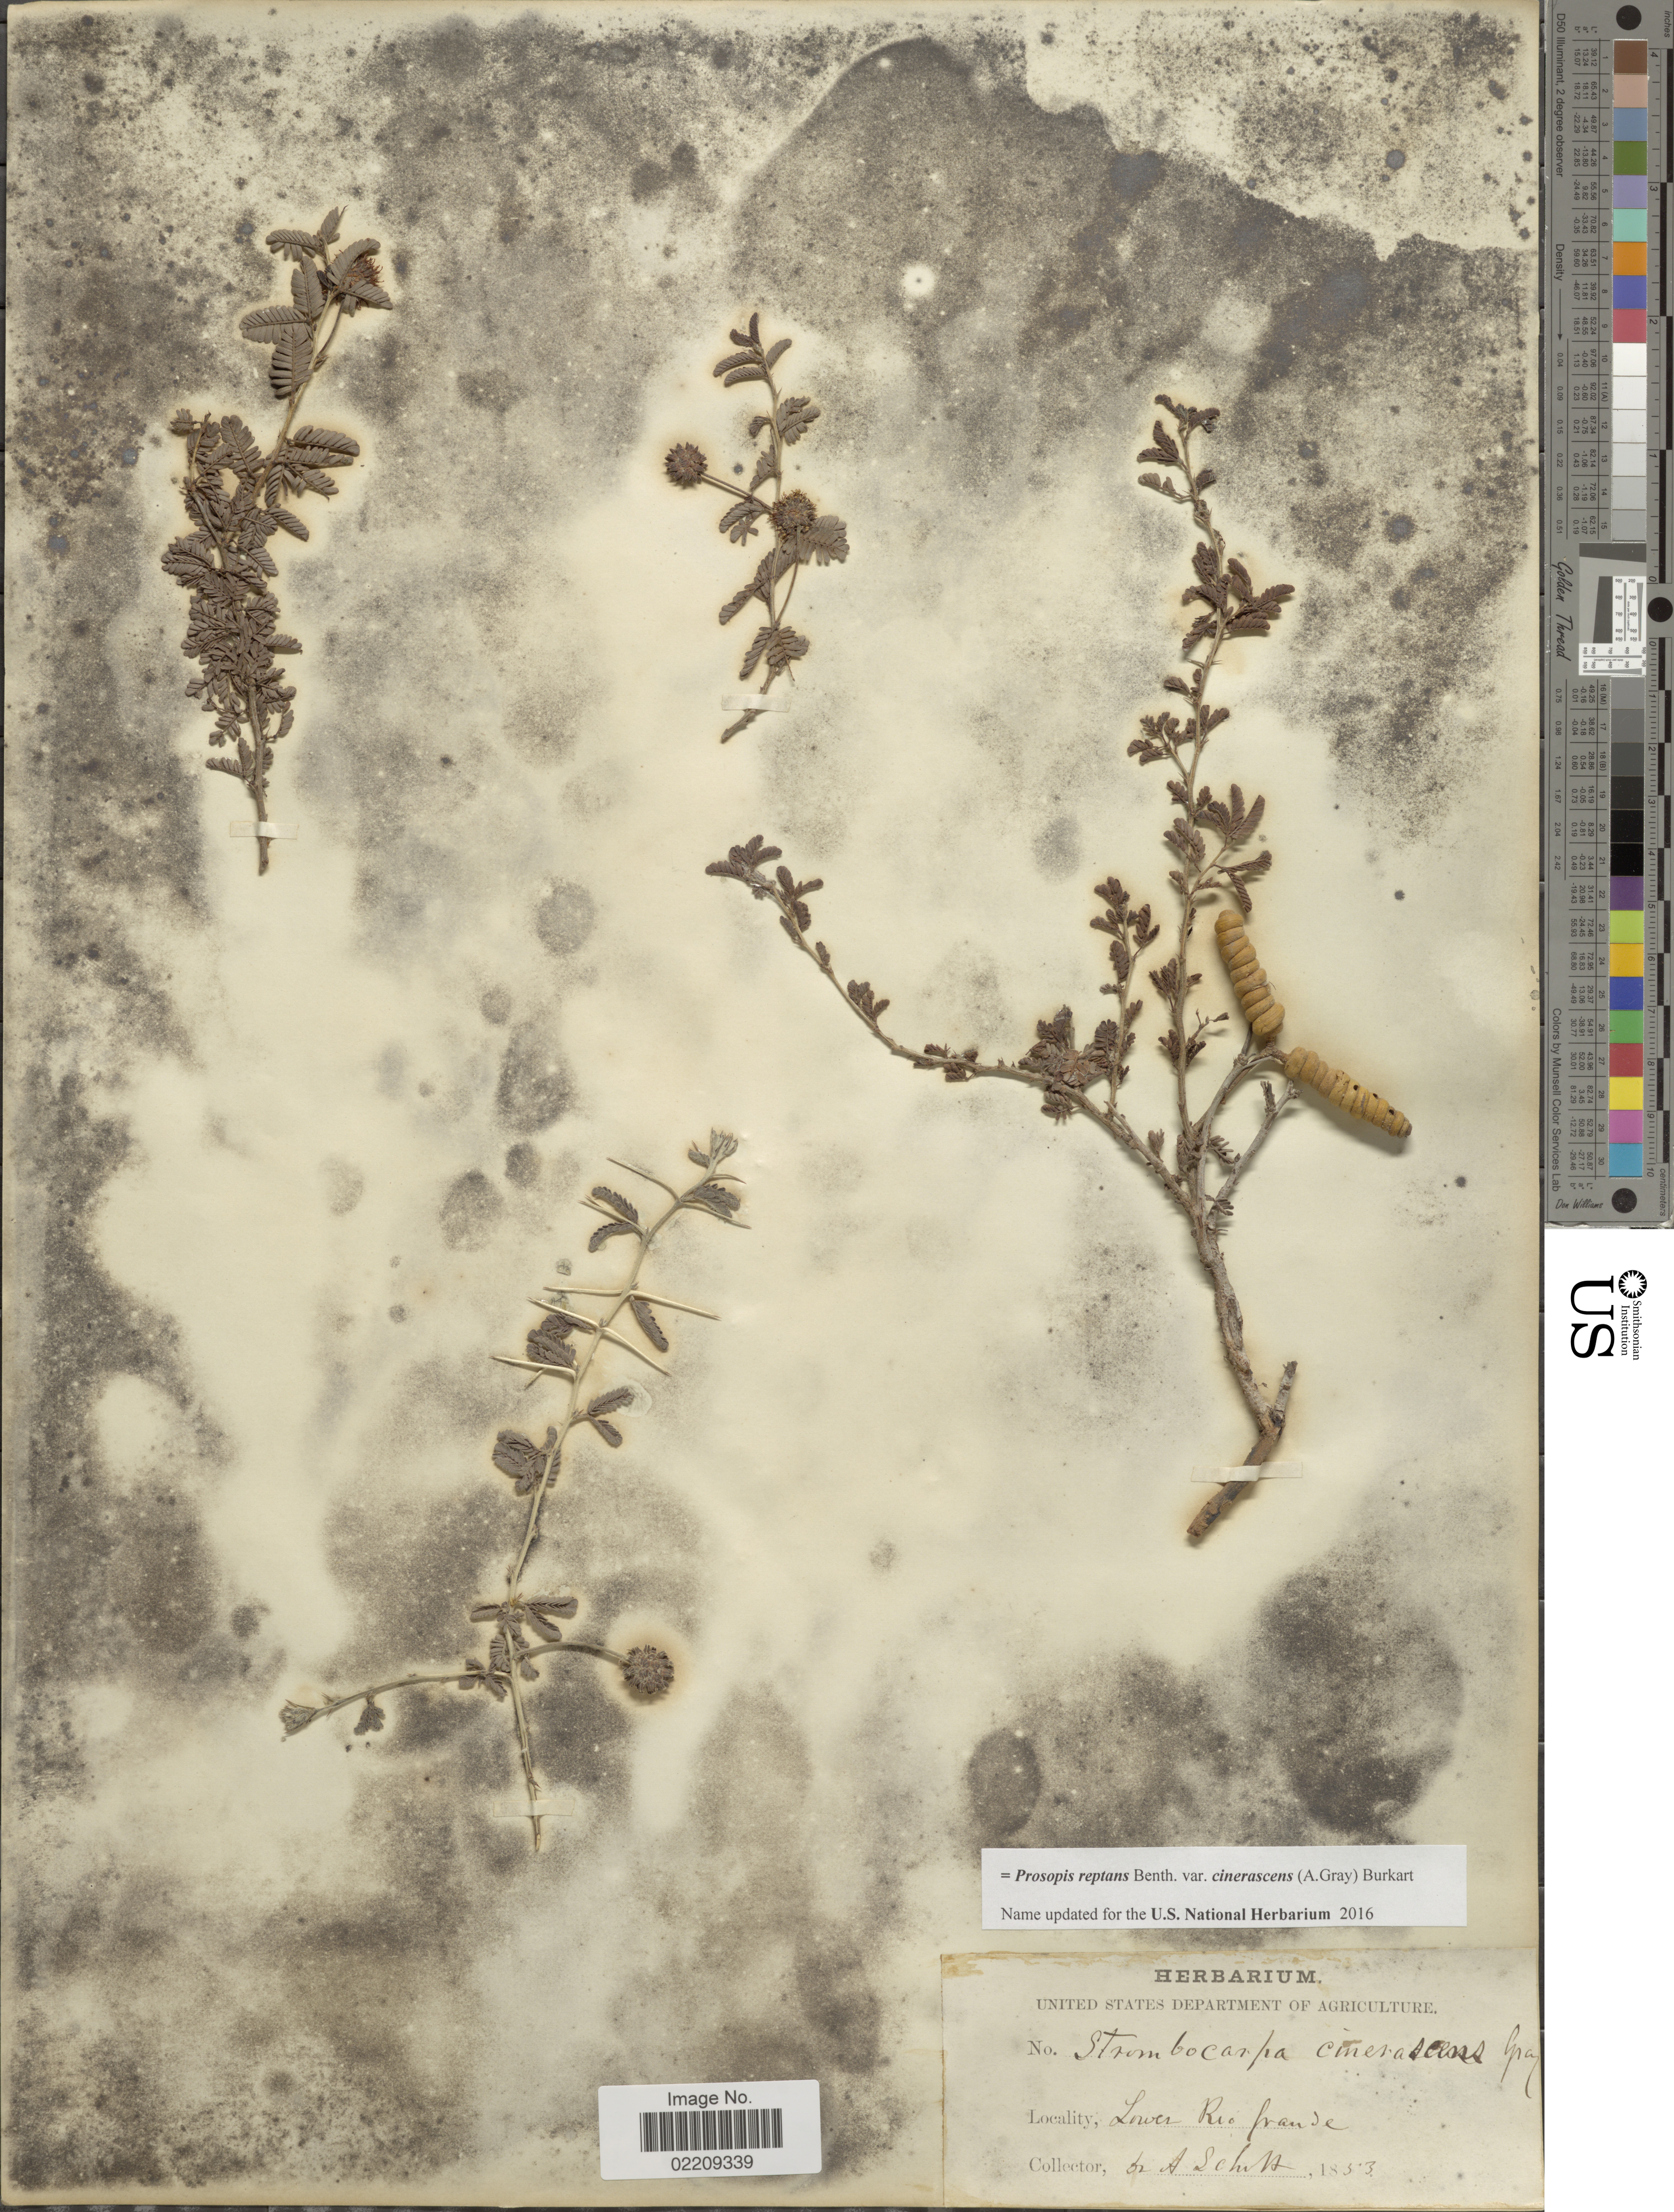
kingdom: Plantae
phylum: Tracheophyta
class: Magnoliopsida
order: Fabales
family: Fabaceae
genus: Strombocarpa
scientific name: Strombocarpa cinerascens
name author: A. Gray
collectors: A. S. Schott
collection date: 1853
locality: Lower Rio Grande